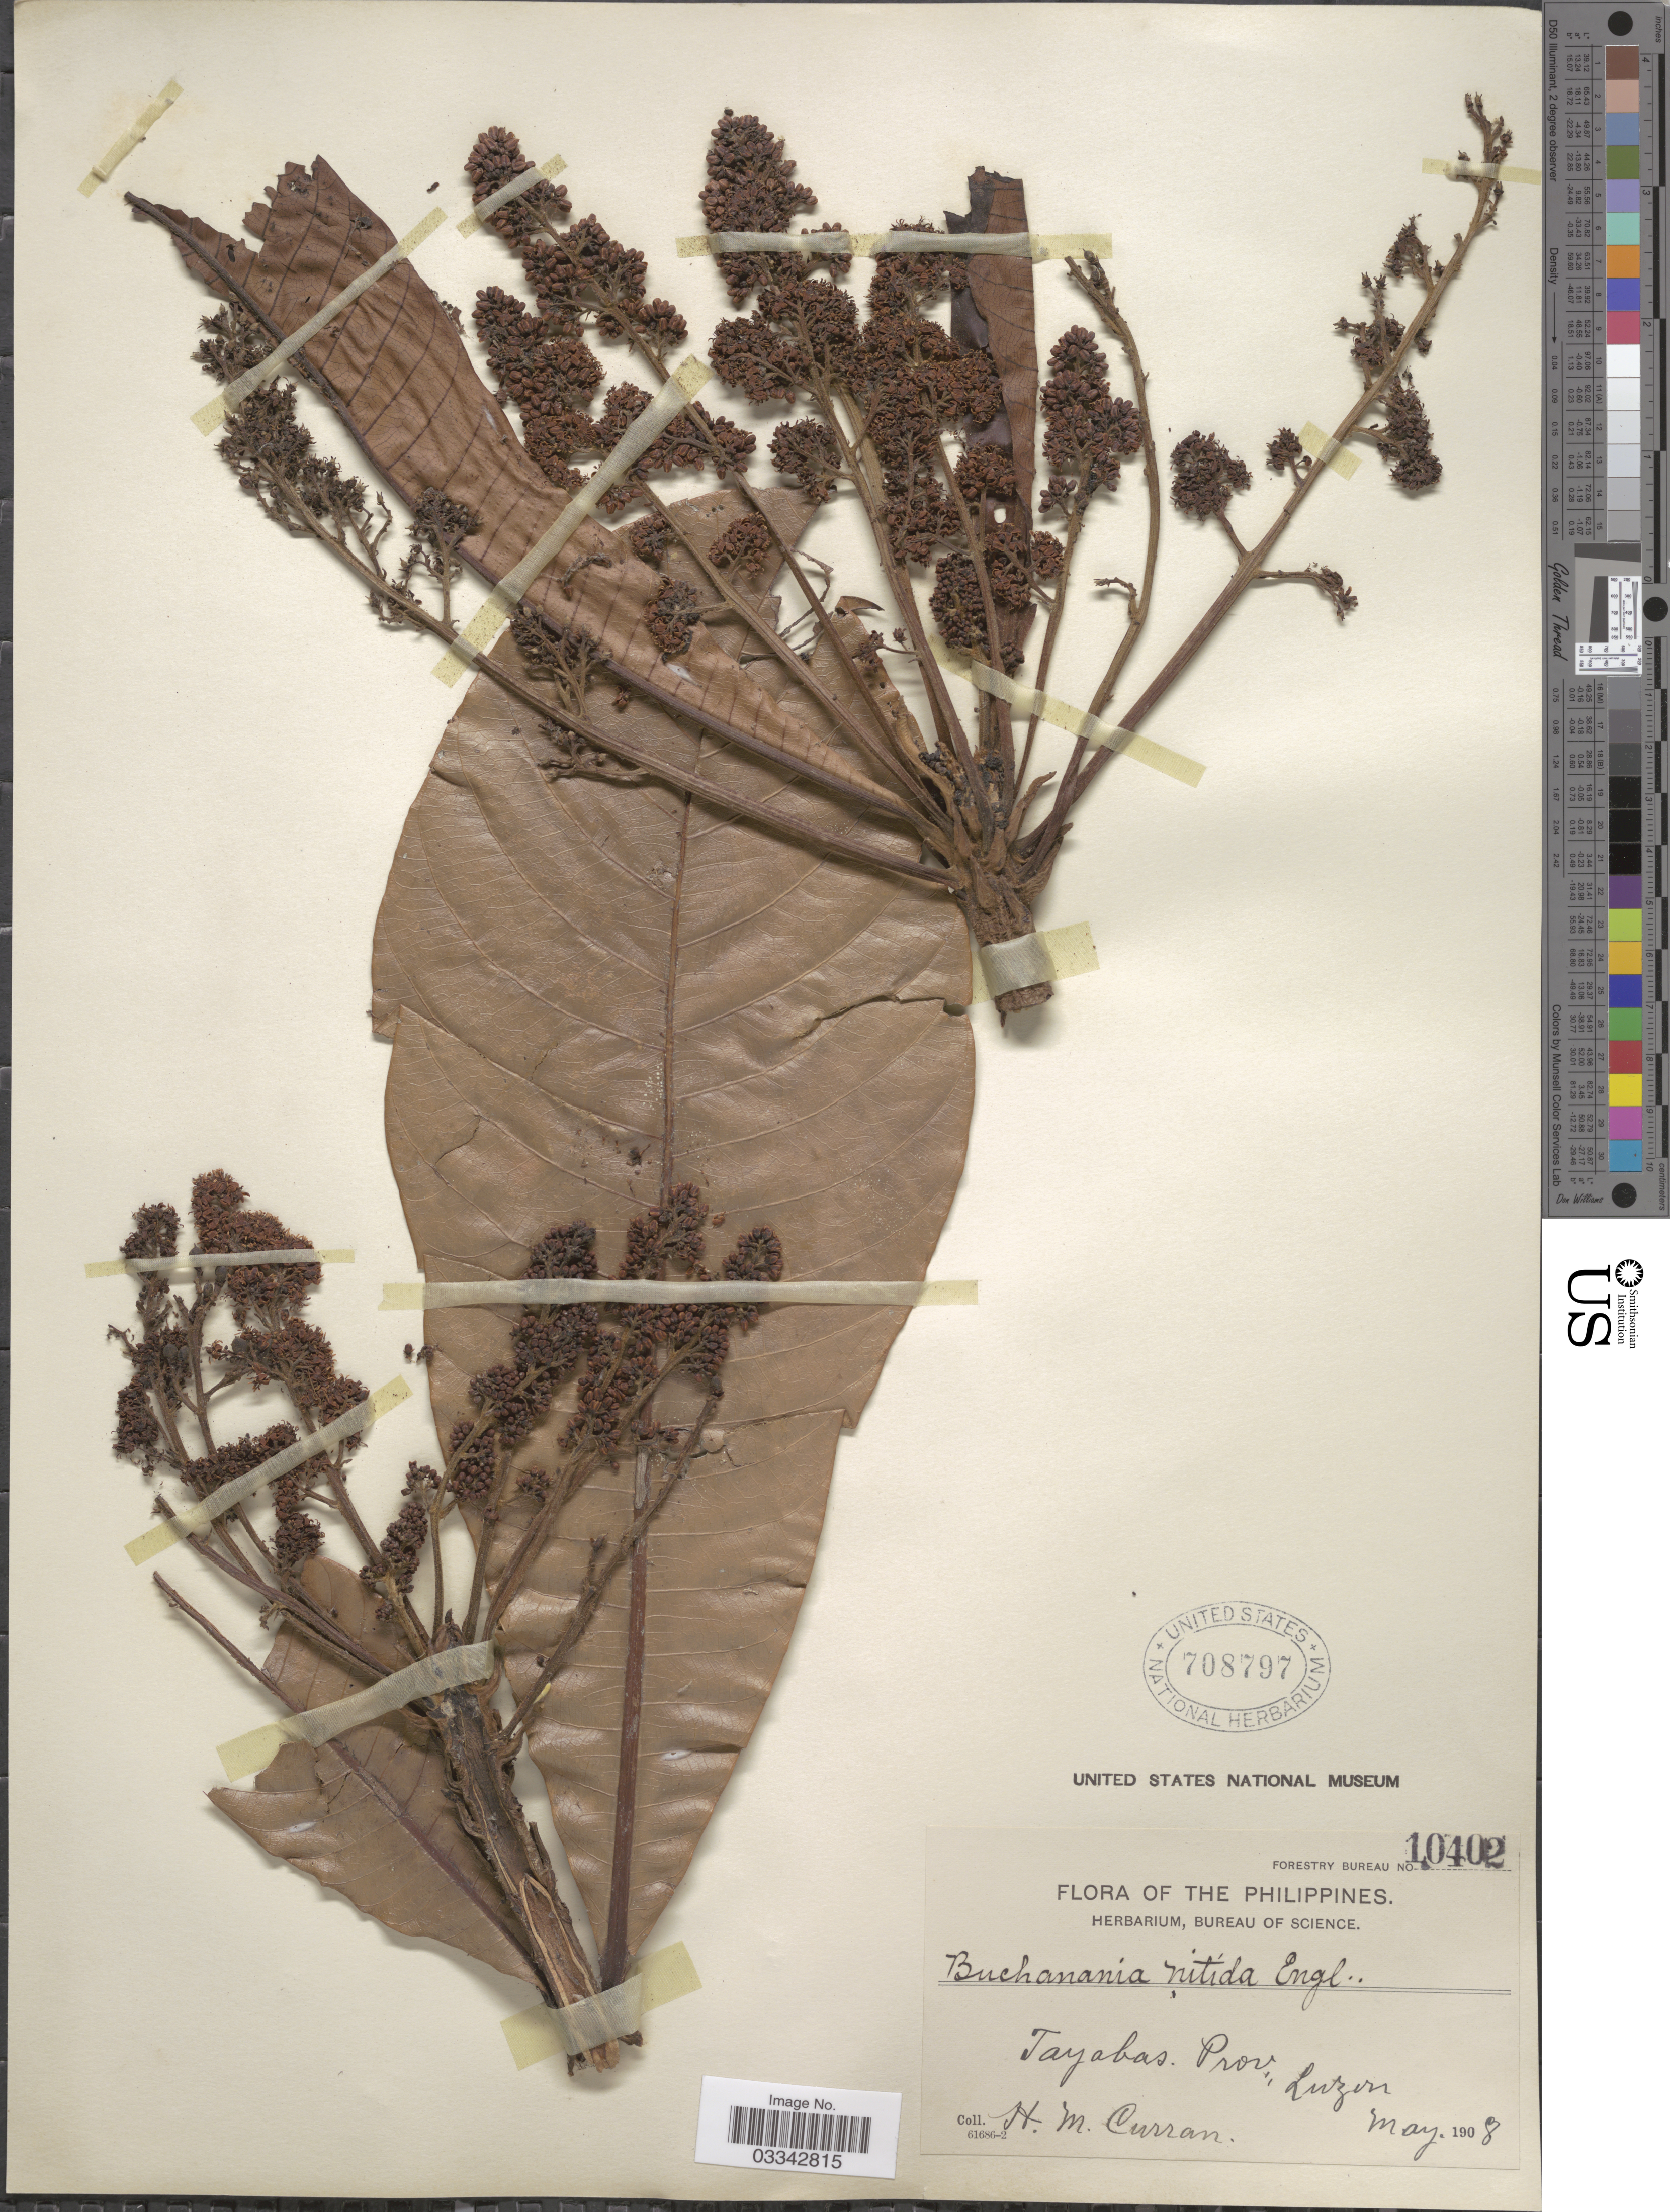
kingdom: Plantae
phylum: Tracheophyta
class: Magnoliopsida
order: Sapindales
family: Anacardiaceae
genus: Buchanania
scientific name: Buchanania nitida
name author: Engl.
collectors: H. M. Curran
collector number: Forestry Bureau 10402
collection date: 1908-05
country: Philippines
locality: Tayabas. Prov. Luzon.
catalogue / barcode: US 708797